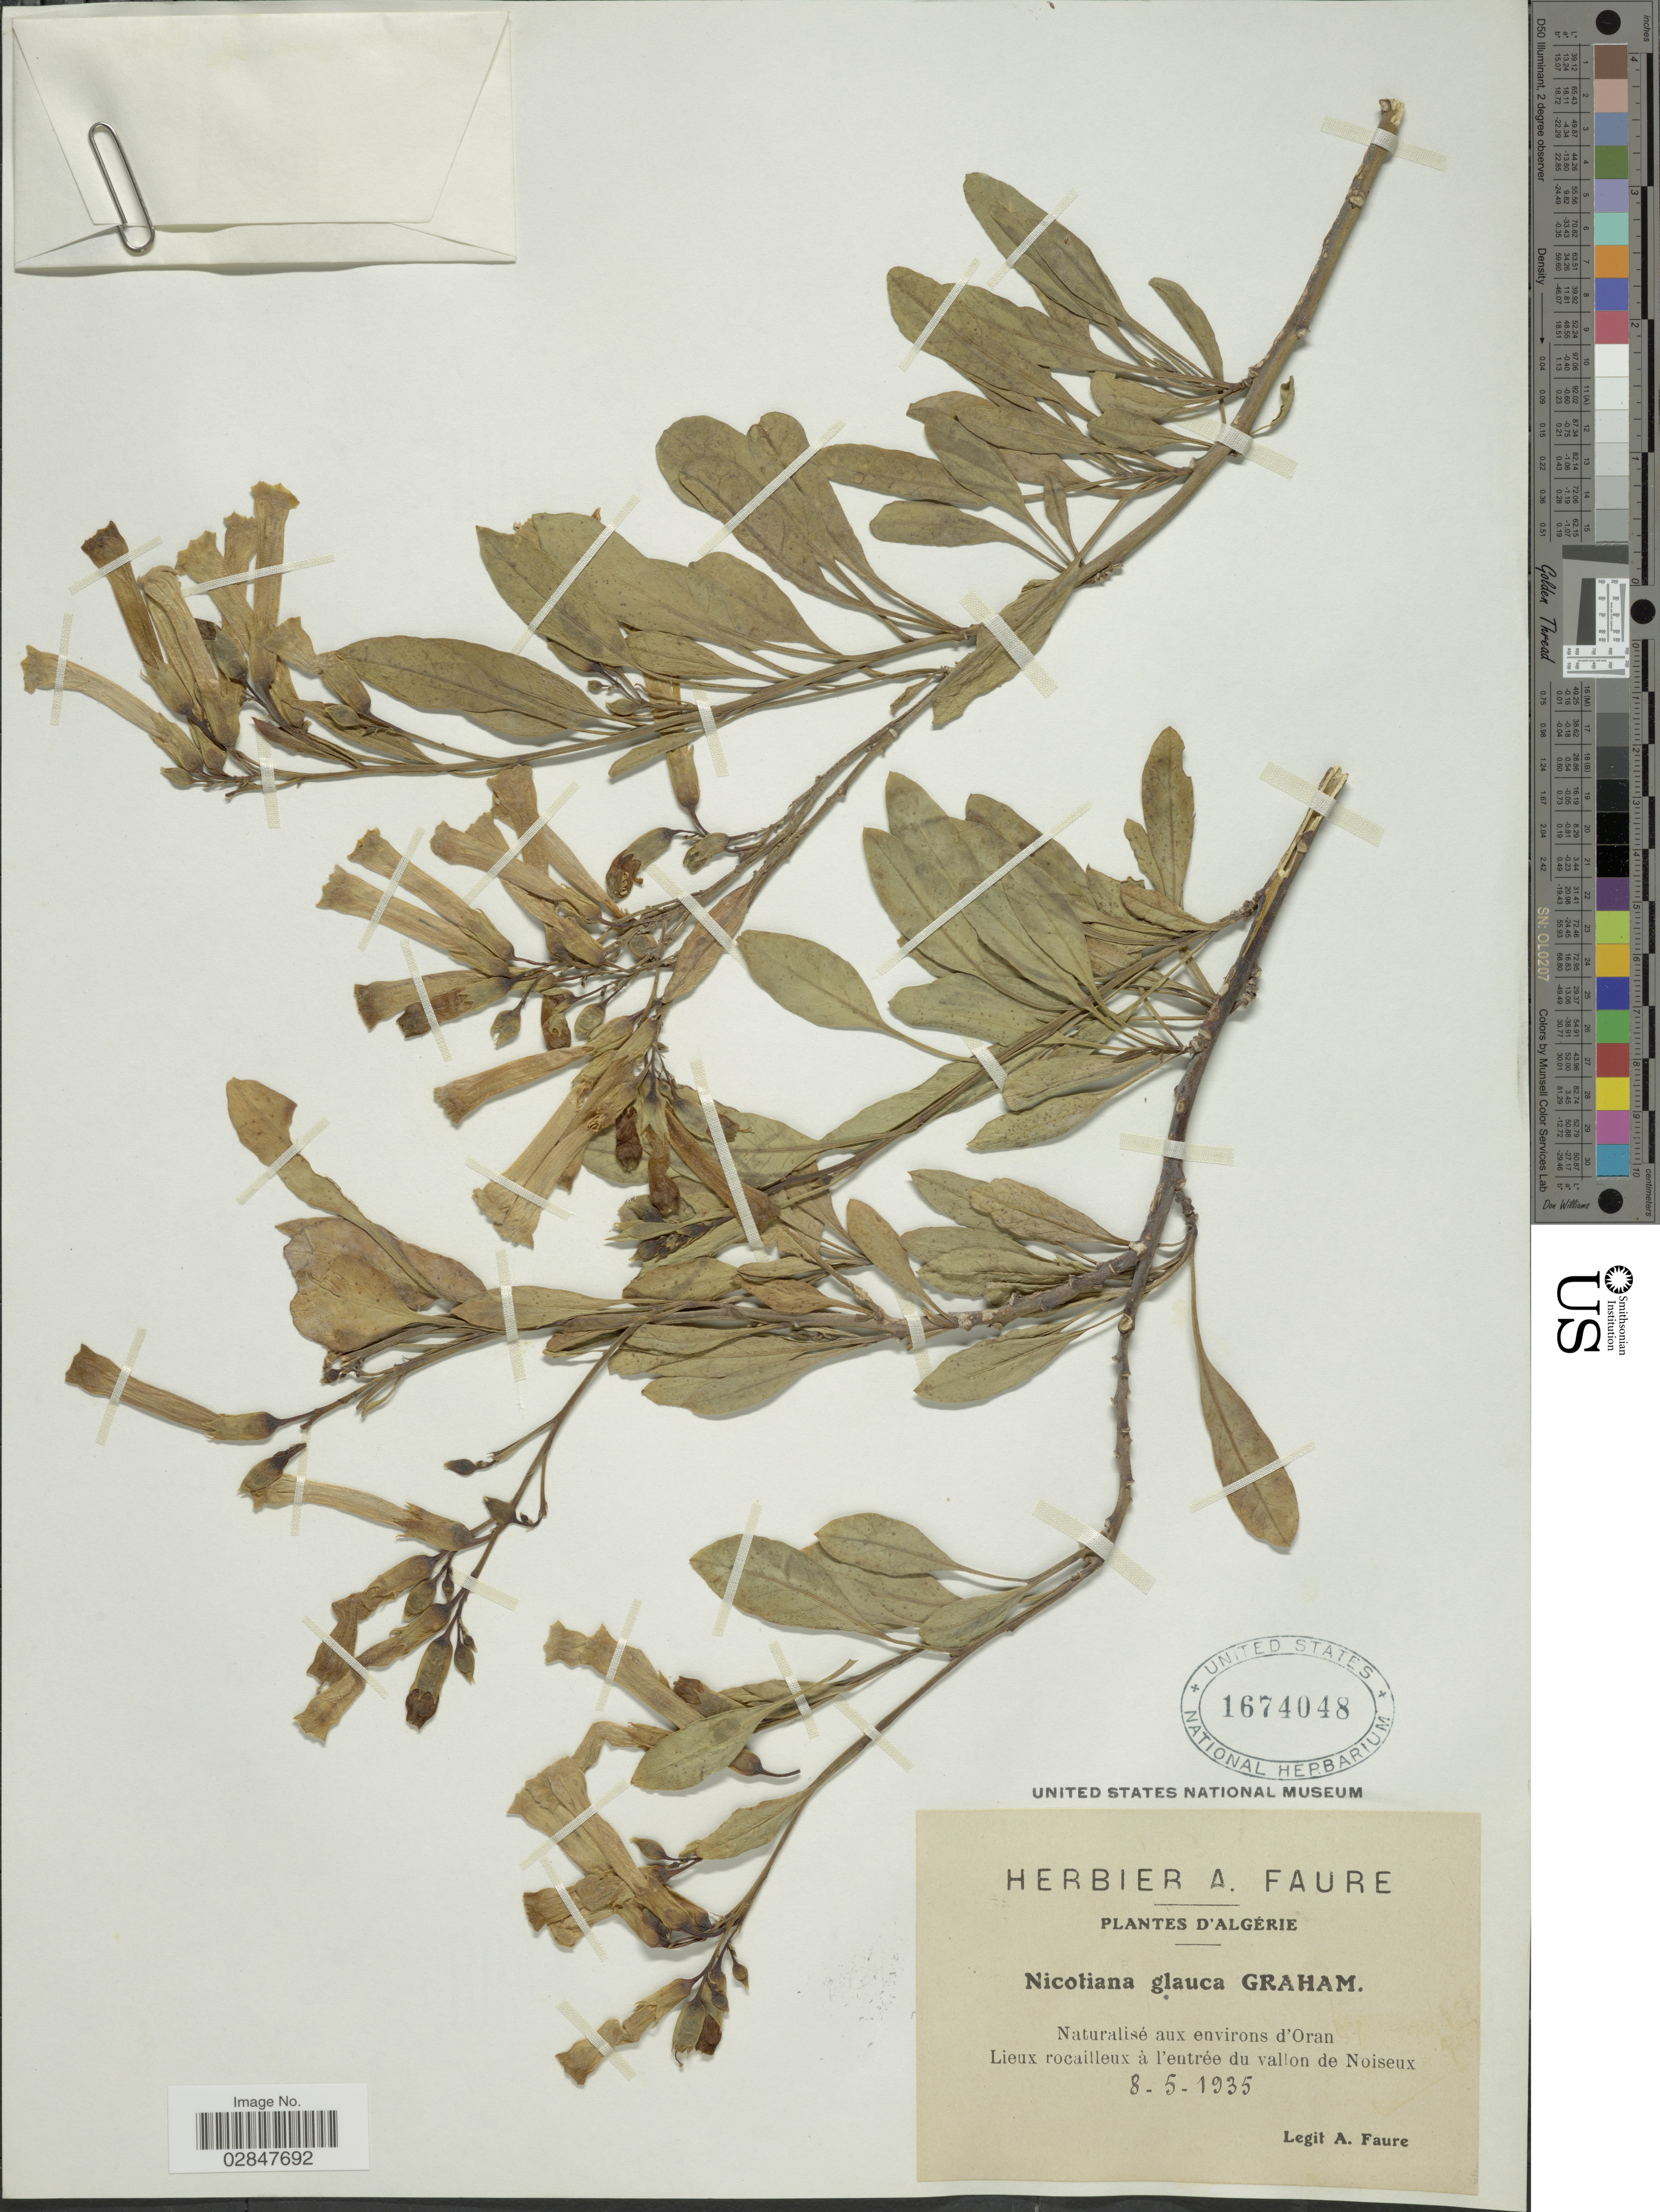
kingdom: Plantae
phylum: Tracheophyta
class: Magnoliopsida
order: Solanales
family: Solanaceae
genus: Nicotiana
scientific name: Nicotiana glauca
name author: Graham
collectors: A. Faure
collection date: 1935-05-08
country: Algeria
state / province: Oran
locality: Naturalisé aux environs d'Oran. Lieux rocailleux à l'entrée du vallon de Noiseux.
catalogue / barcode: US 1674048